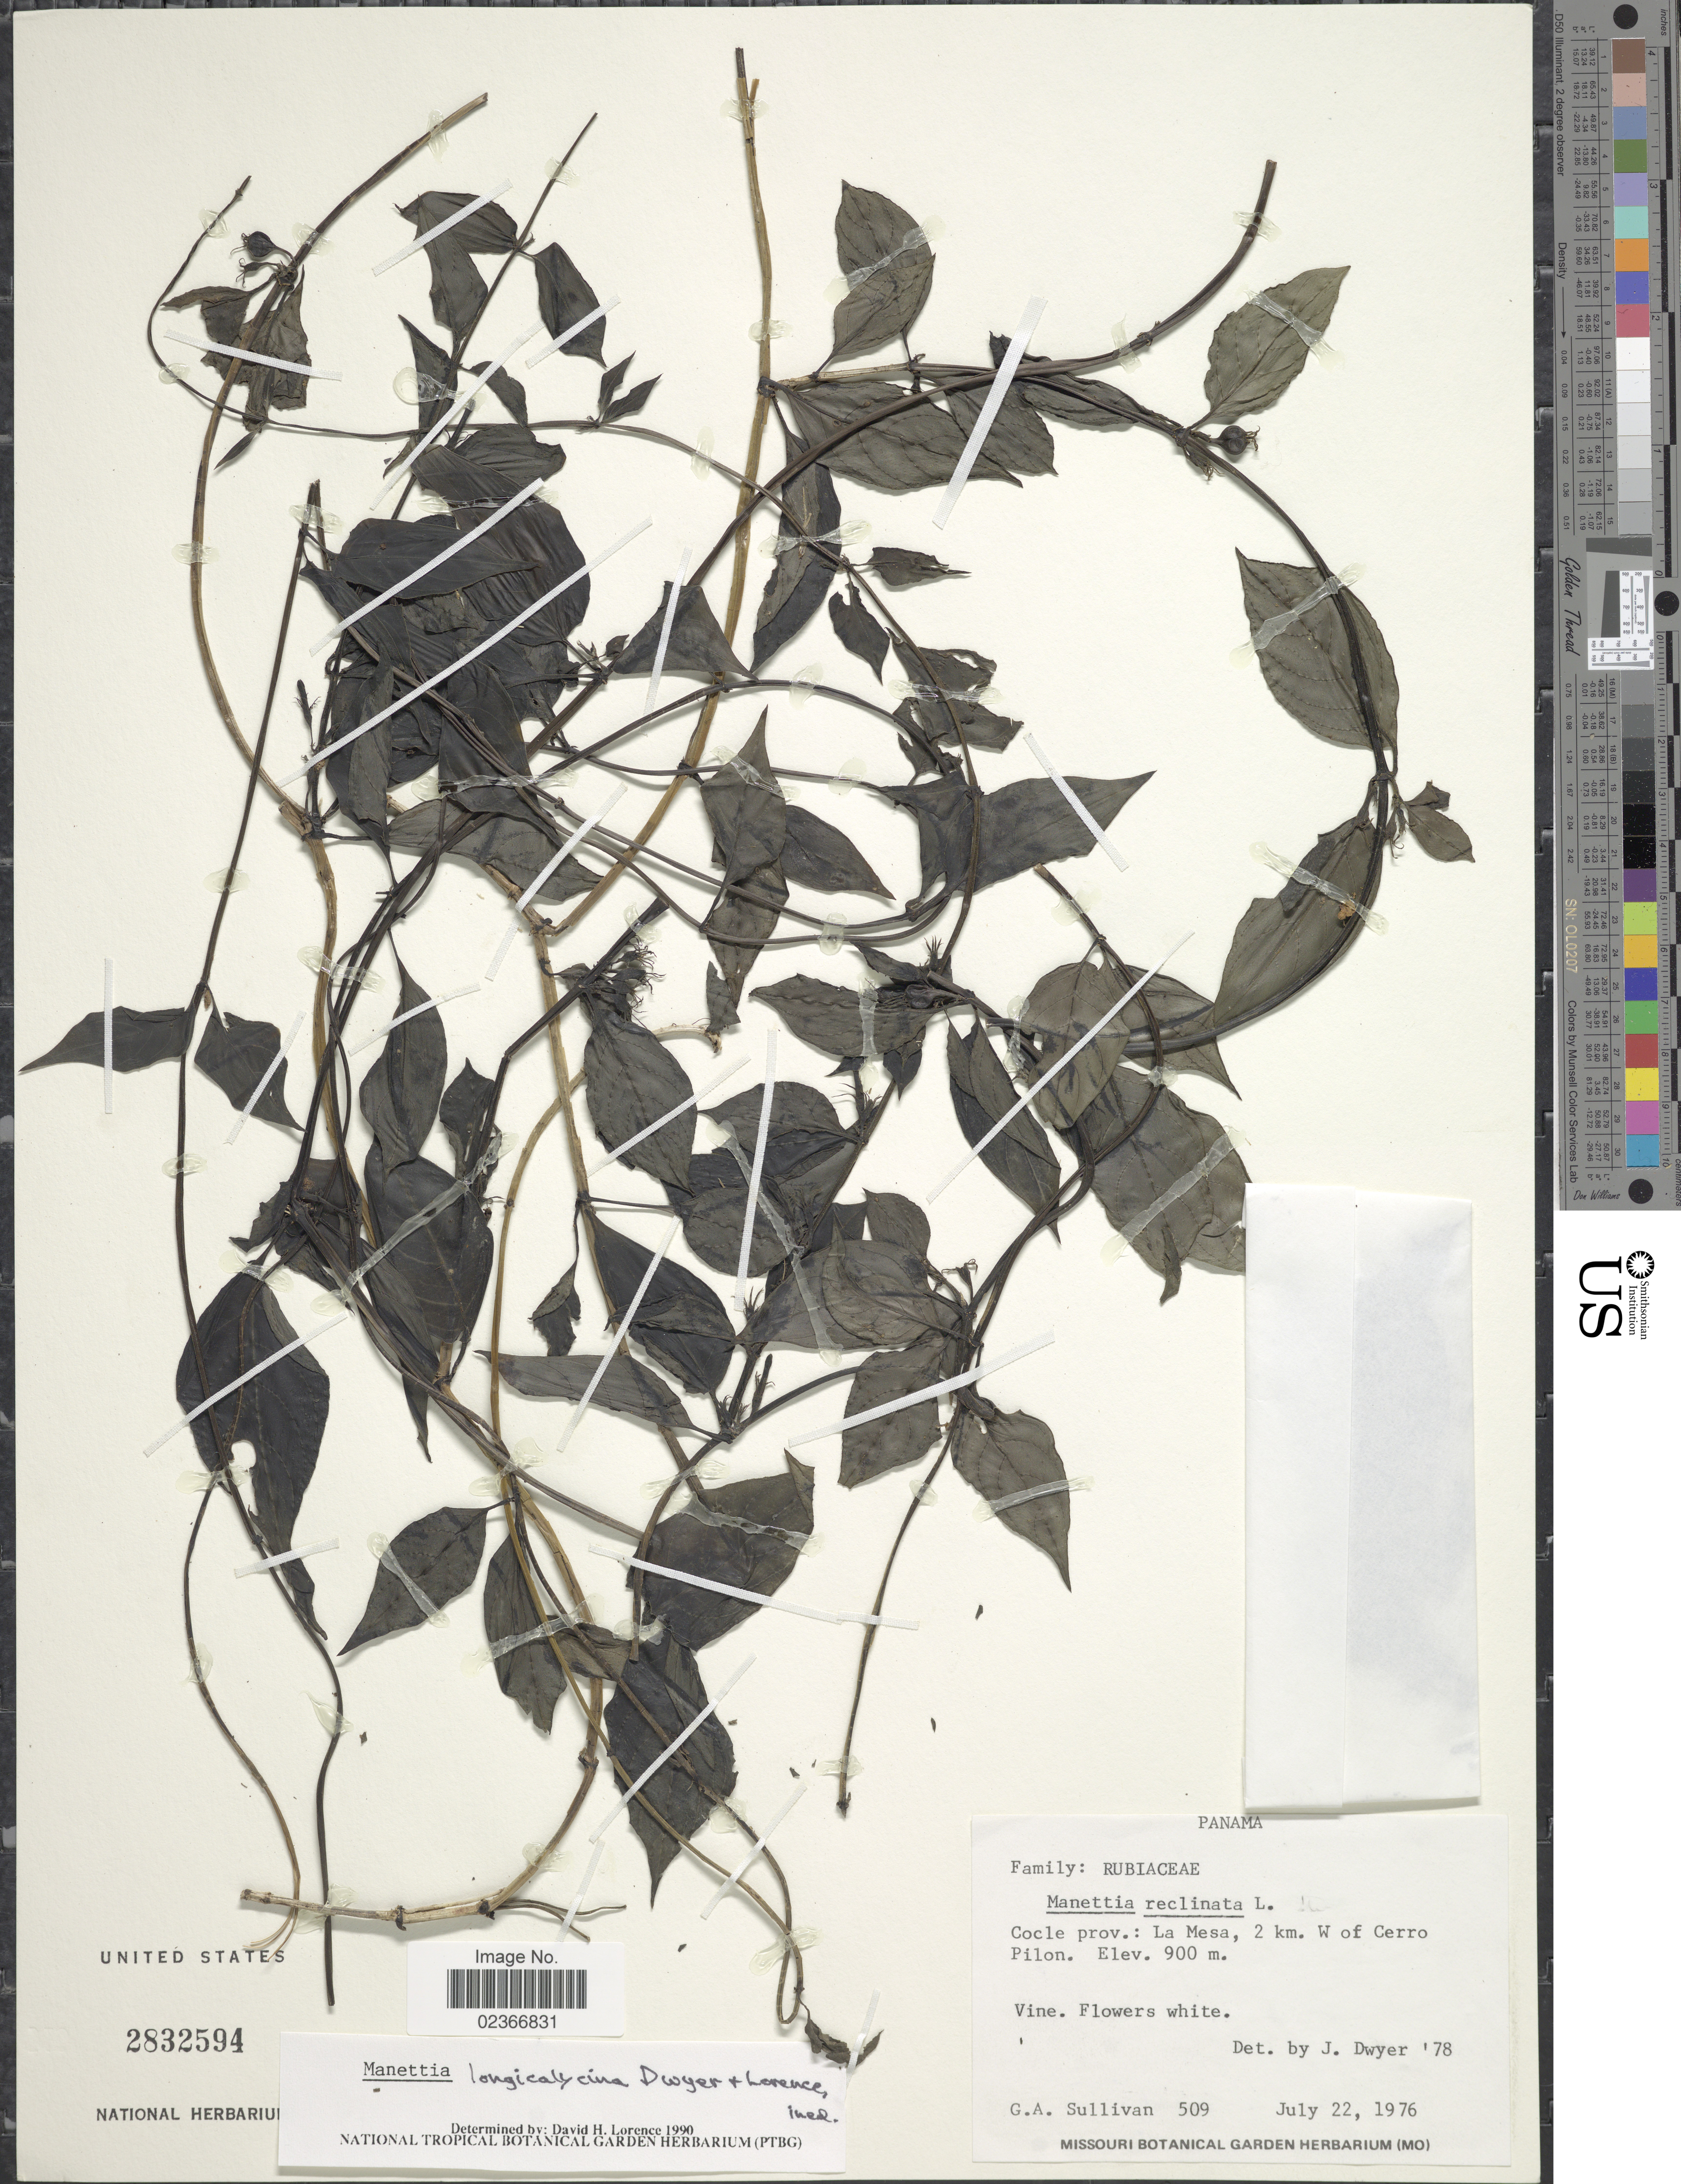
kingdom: Plantae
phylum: Tracheophyta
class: Magnoliopsida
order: Gentianales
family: Rubiaceae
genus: Manettia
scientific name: Manettia longicalycina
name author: Dwyer & Lorence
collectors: G. Sullivan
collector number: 509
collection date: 1976-07-22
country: Panama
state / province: Coclé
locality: Cocle prov.: La Mesa, 2 km. W of Cerro Pilon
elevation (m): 900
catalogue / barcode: US 2832594